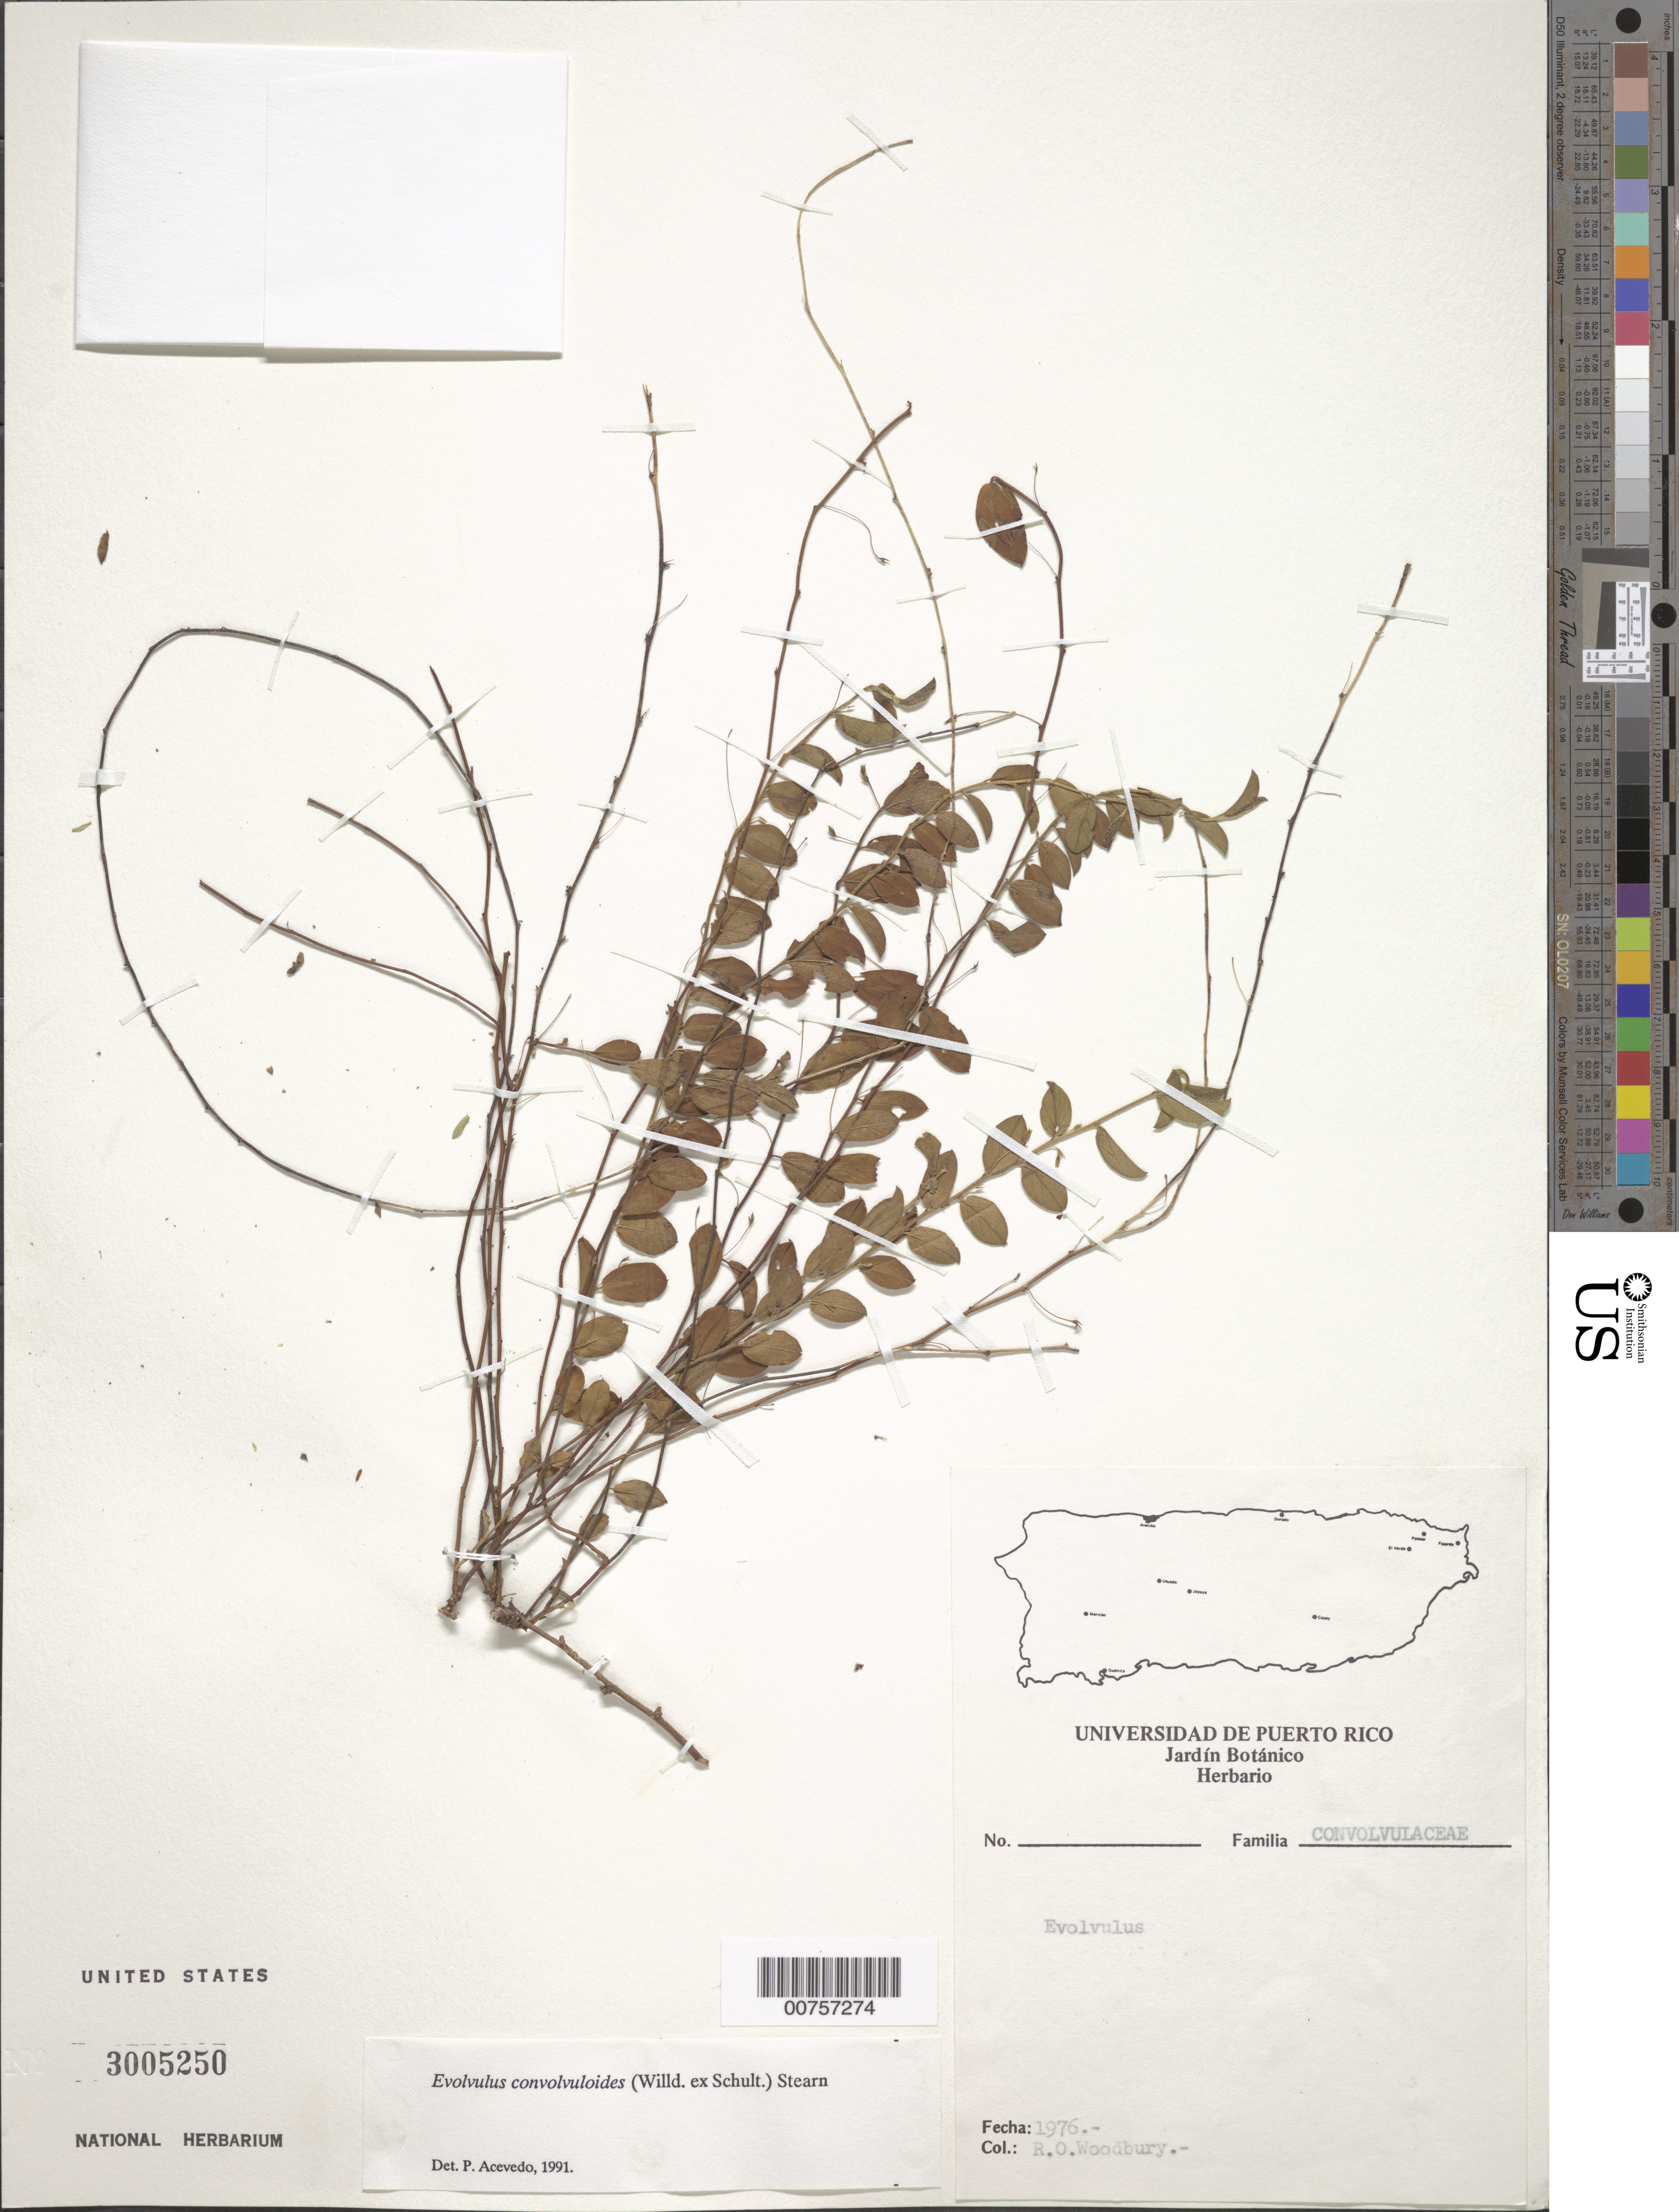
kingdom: Plantae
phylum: Tracheophyta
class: Magnoliopsida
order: Solanales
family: Convolvulaceae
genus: Evolvulus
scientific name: Evolvulus convolvuloides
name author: (Willd. ex Schult.) Stearn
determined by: Acevedo-Rodríguez, P., (BOT), Smithsonian Institution - National Museum of Natural History (UNITED STATES)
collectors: R. O. Woodbury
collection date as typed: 1976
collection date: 1976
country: Puerto Rico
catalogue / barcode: US 3005250